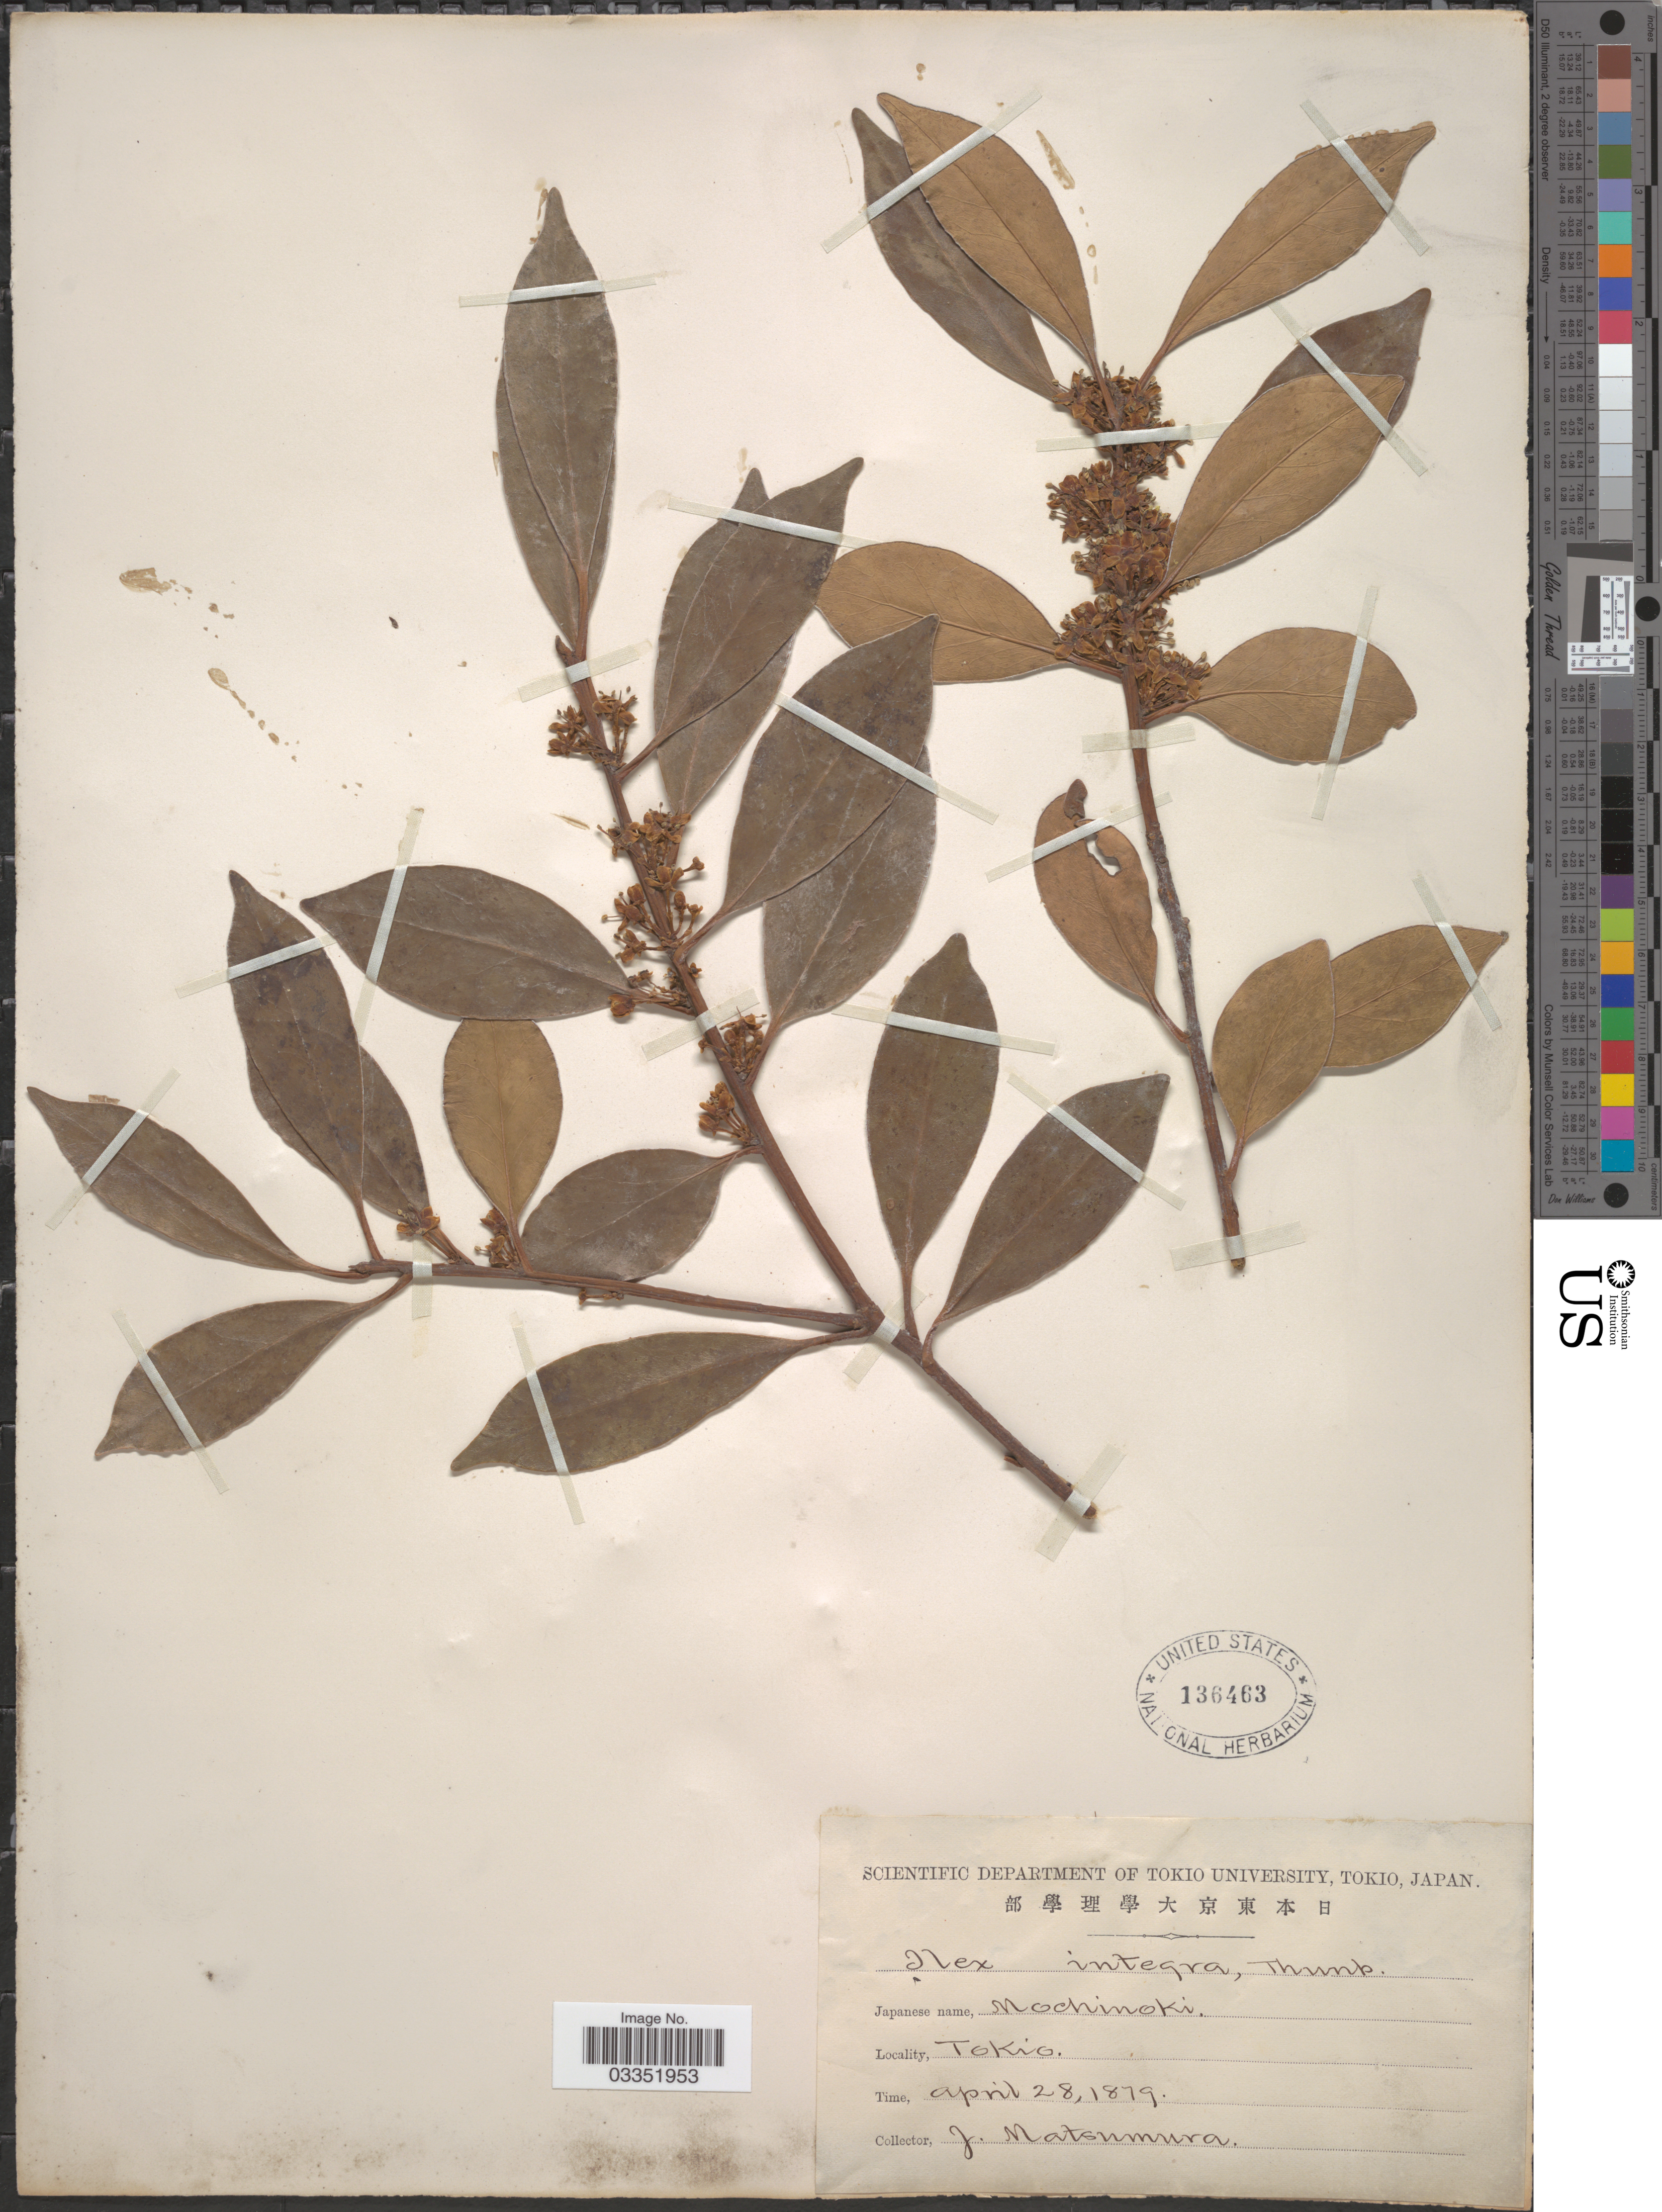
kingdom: Plantae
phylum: Tracheophyta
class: Magnoliopsida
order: Aquifoliales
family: Aquifoliaceae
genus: Ilex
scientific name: Ilex integra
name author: Thunb.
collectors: J. Matsumura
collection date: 1879-04-28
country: Japan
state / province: Tokyo, Federal City of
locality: Tokio.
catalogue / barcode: US 136463